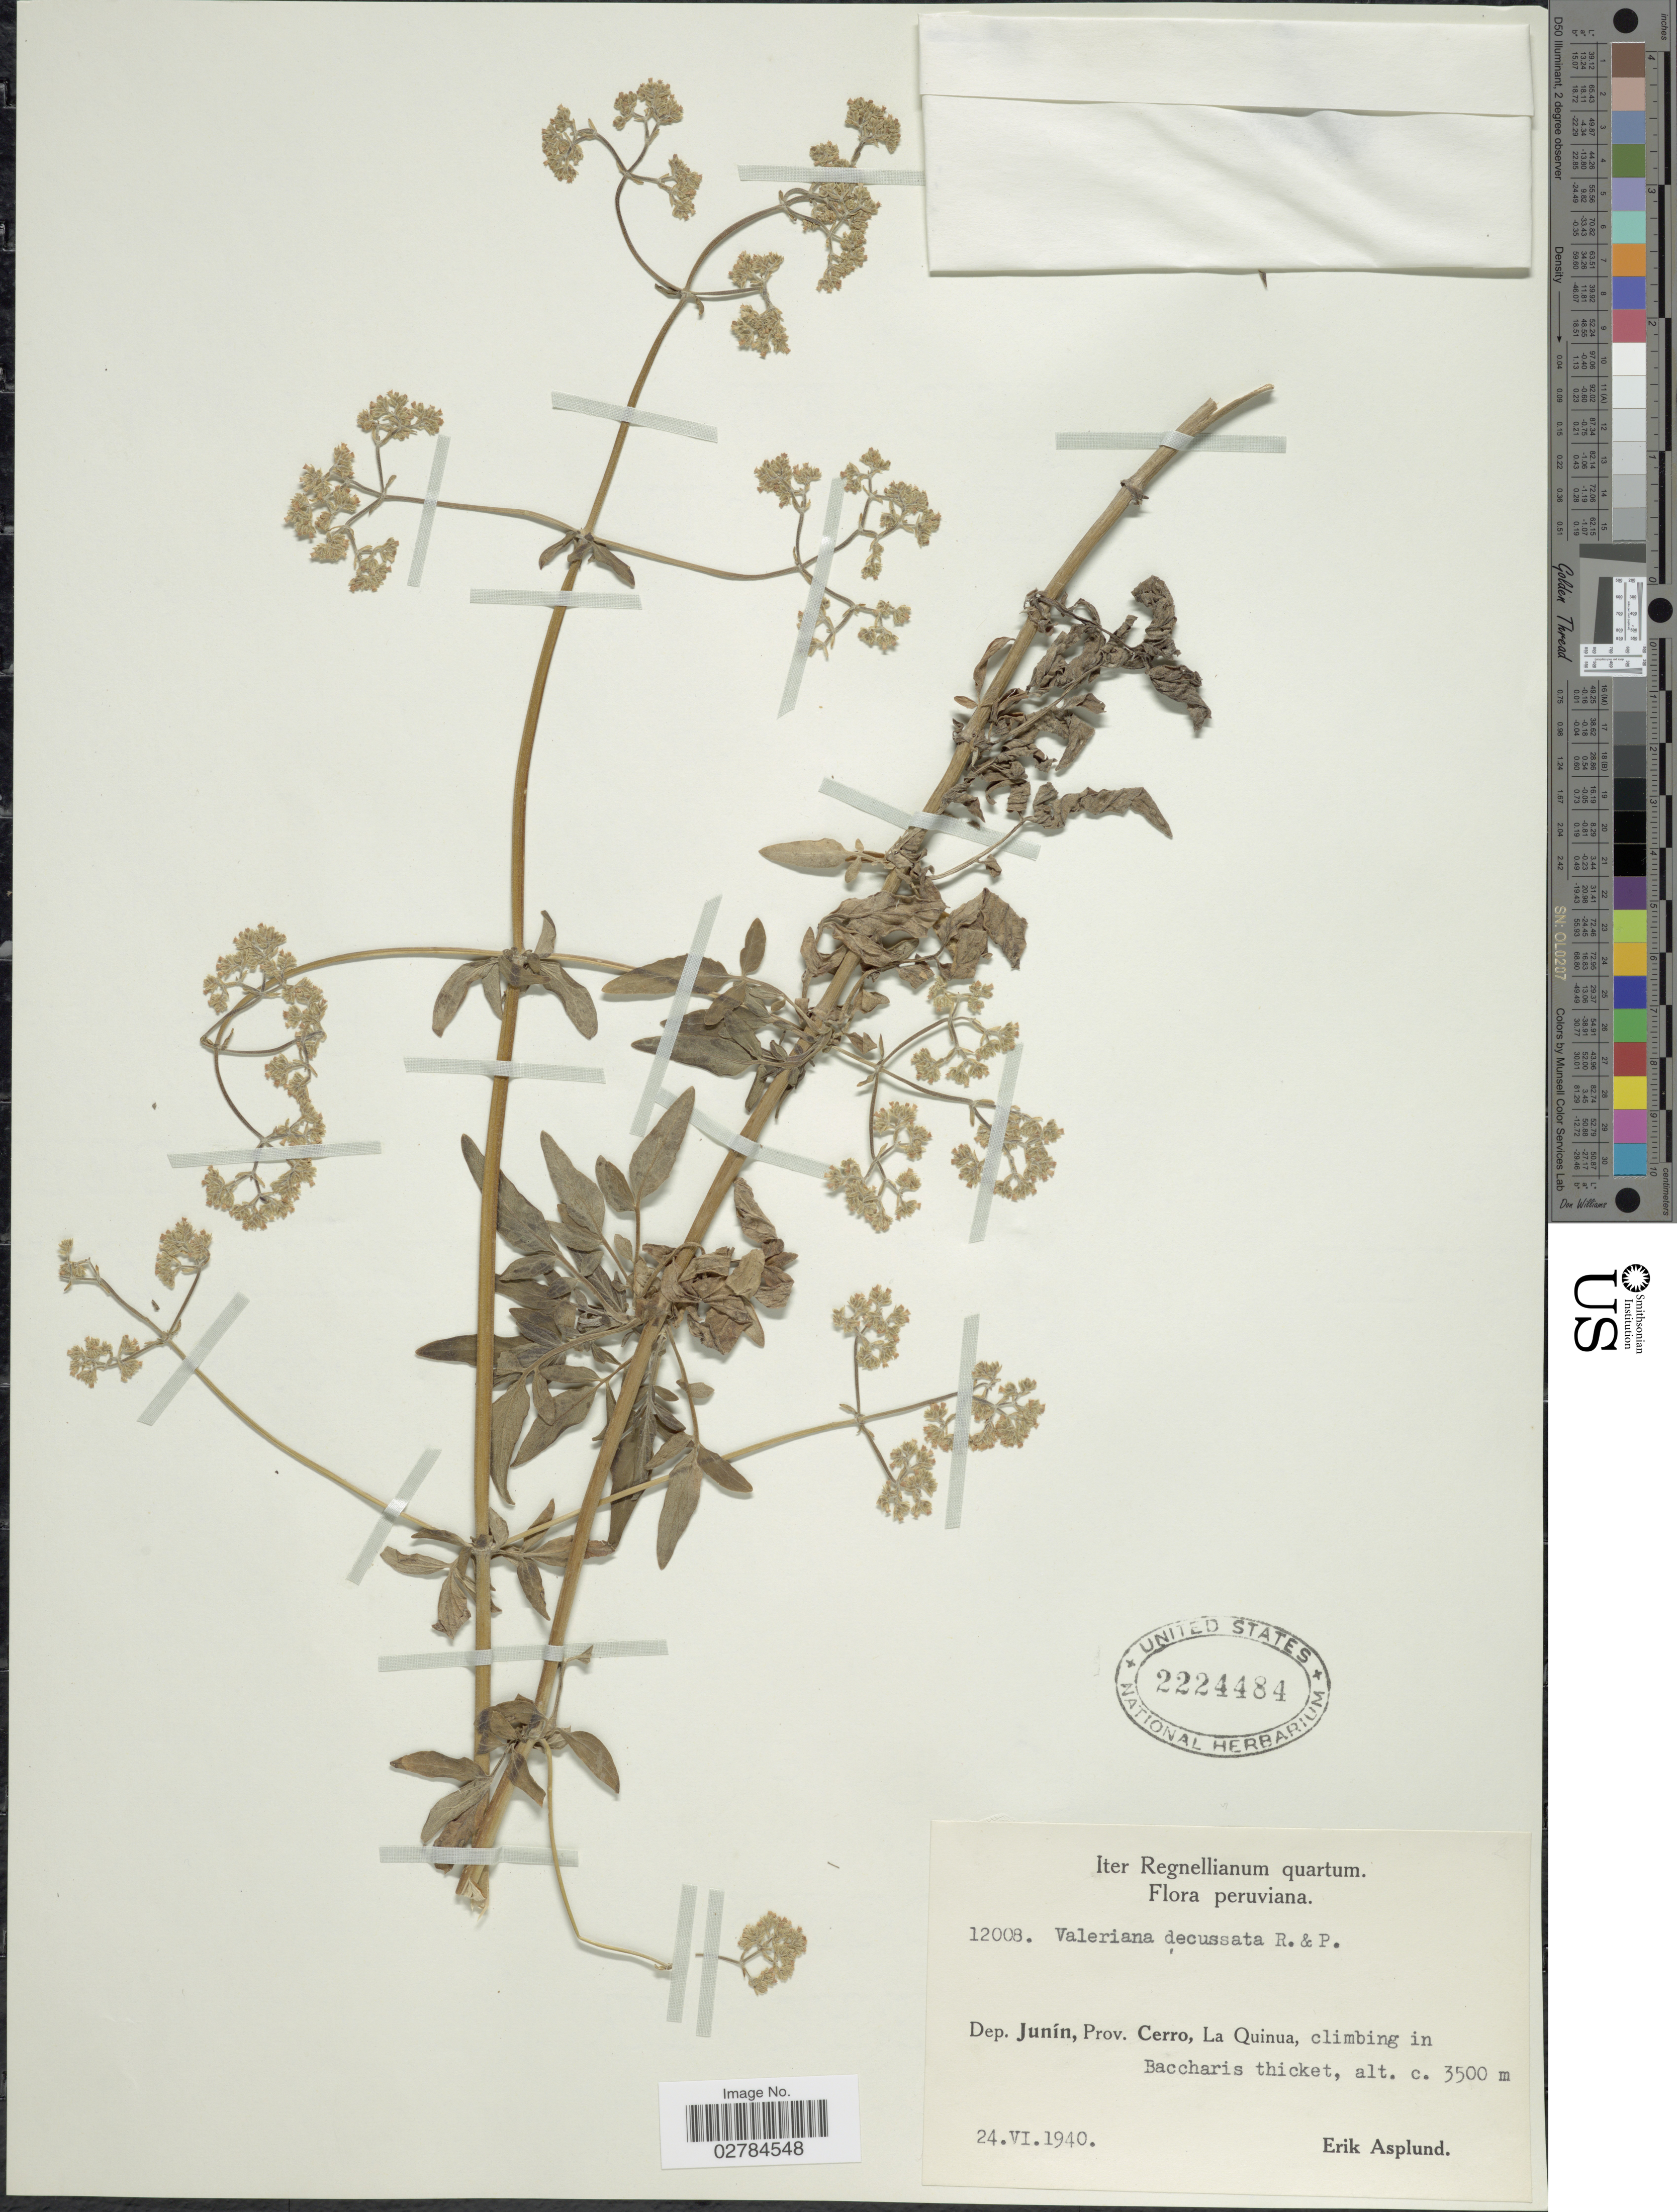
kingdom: Plantae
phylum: Tracheophyta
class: Magnoliopsida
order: Dipsacales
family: Caprifoliaceae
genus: Valeriana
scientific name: Valeriana decussata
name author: Ruiz & Pav.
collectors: E. Asplund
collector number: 12008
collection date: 1940-06-24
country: Peru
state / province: Junín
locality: Dep. Junín, Prov. Cerro, La Quinua.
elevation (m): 3500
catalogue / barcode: US 2224484